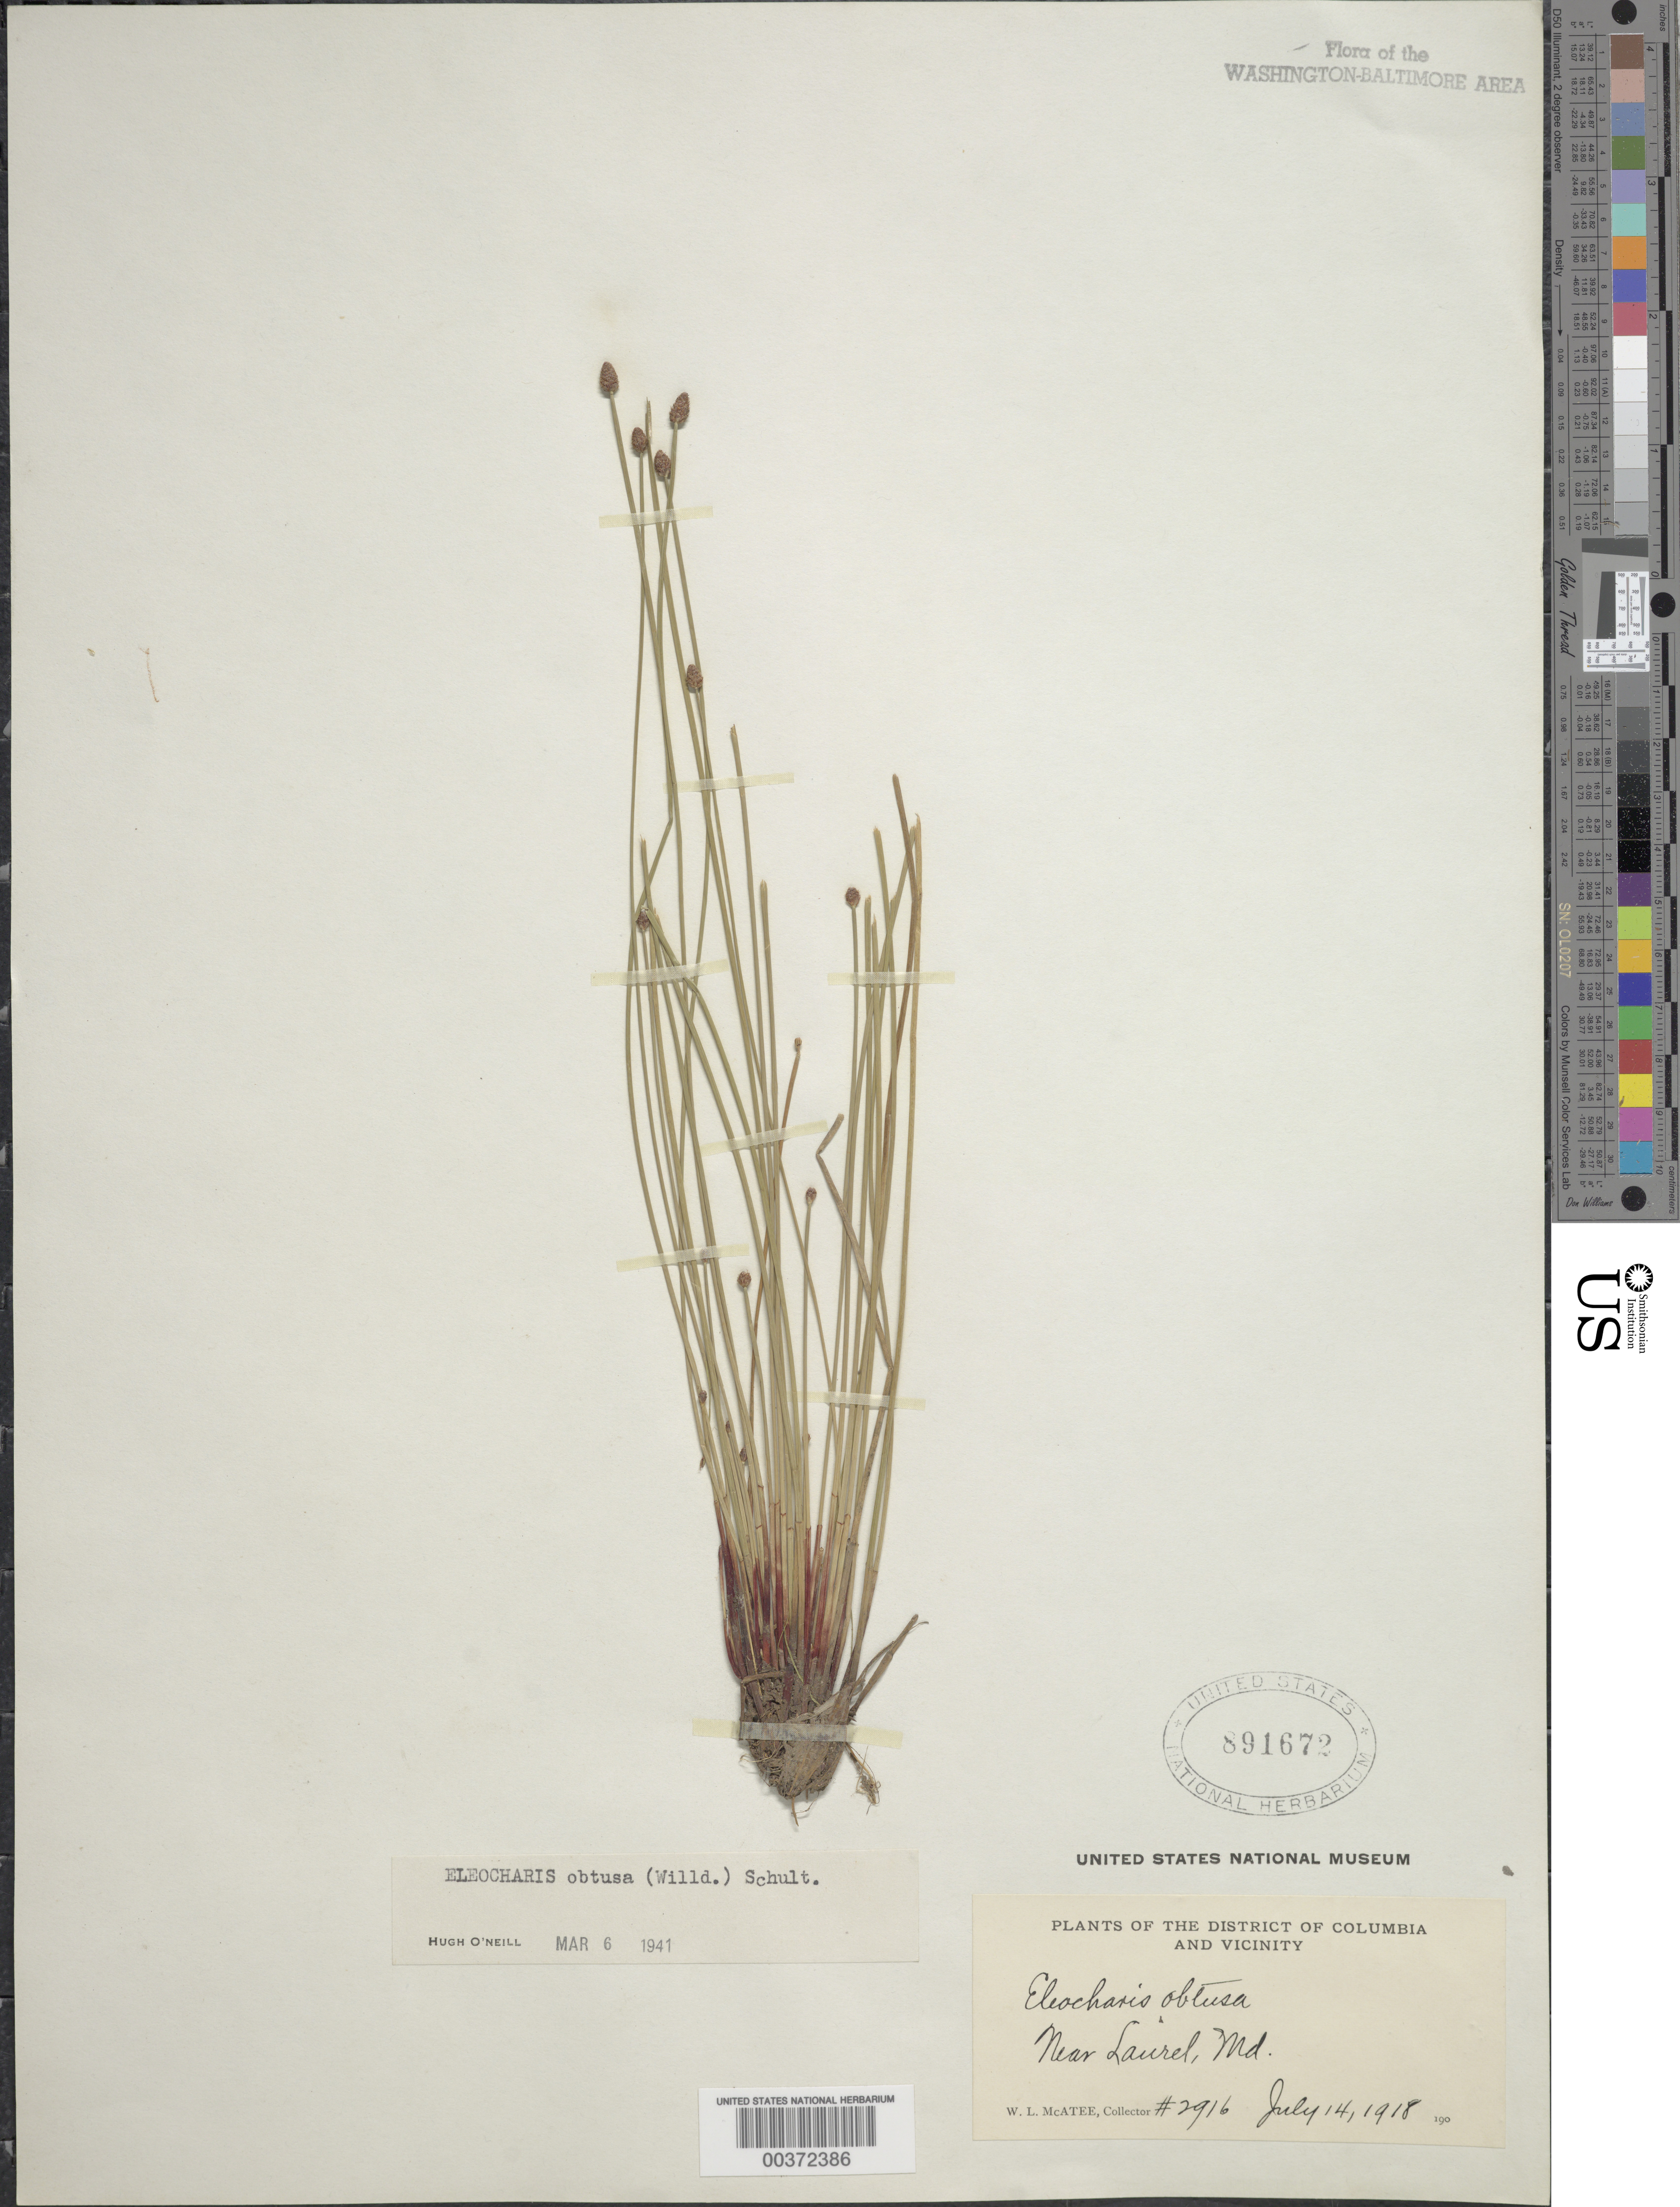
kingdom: Plantae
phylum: Tracheophyta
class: Liliopsida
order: Poales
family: Cyperaceae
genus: Eleocharis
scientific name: Eleocharis obtusa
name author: (Willd.) Schult.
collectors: W. McAtee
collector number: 2916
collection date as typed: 14 Jul 1918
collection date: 1918-07-14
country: United States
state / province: Maryland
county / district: Prince George's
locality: Laurel vicinity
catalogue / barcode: US 891672